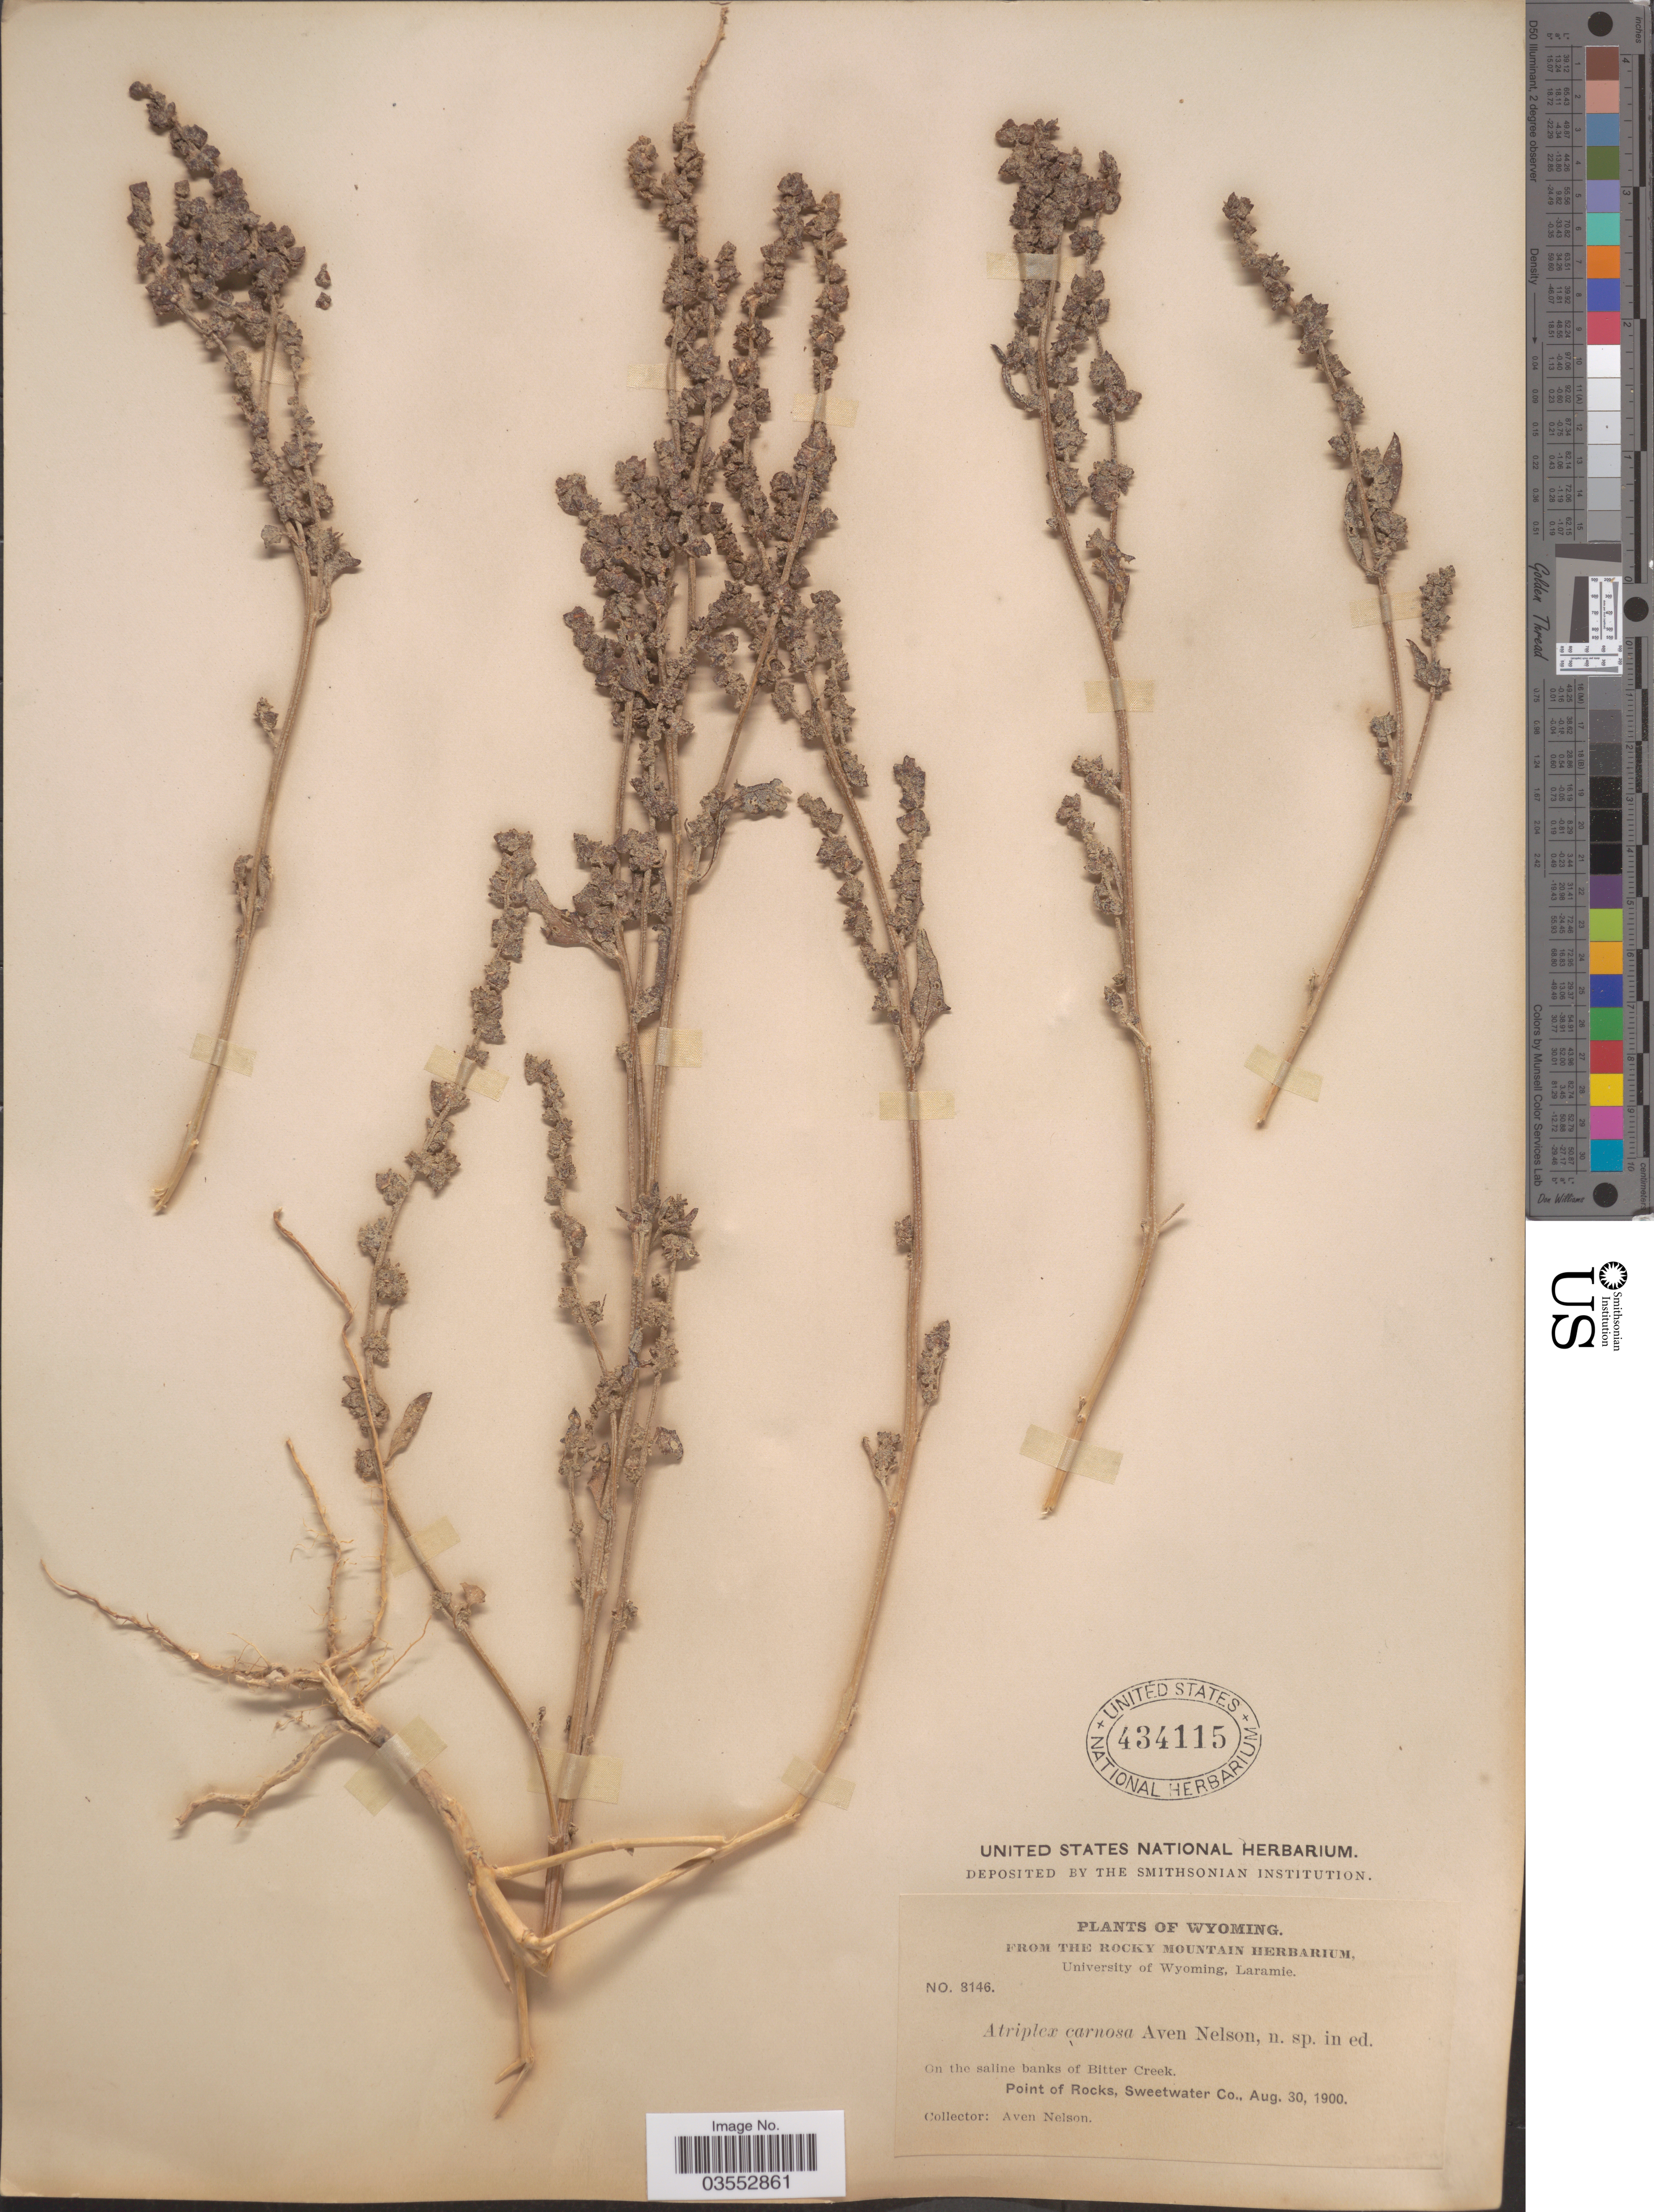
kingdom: Plantae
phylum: Tracheophyta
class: Magnoliopsida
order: Caryophyllales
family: Amaranthaceae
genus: Atriplex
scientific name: Atriplex subspicata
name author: (Nutt.) Rydb.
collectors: A. Nelson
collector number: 8146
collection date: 1900-08-30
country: United States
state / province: Wyoming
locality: Bitter Creek. Point of Rocks, Sweetwater Co.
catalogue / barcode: US 434115